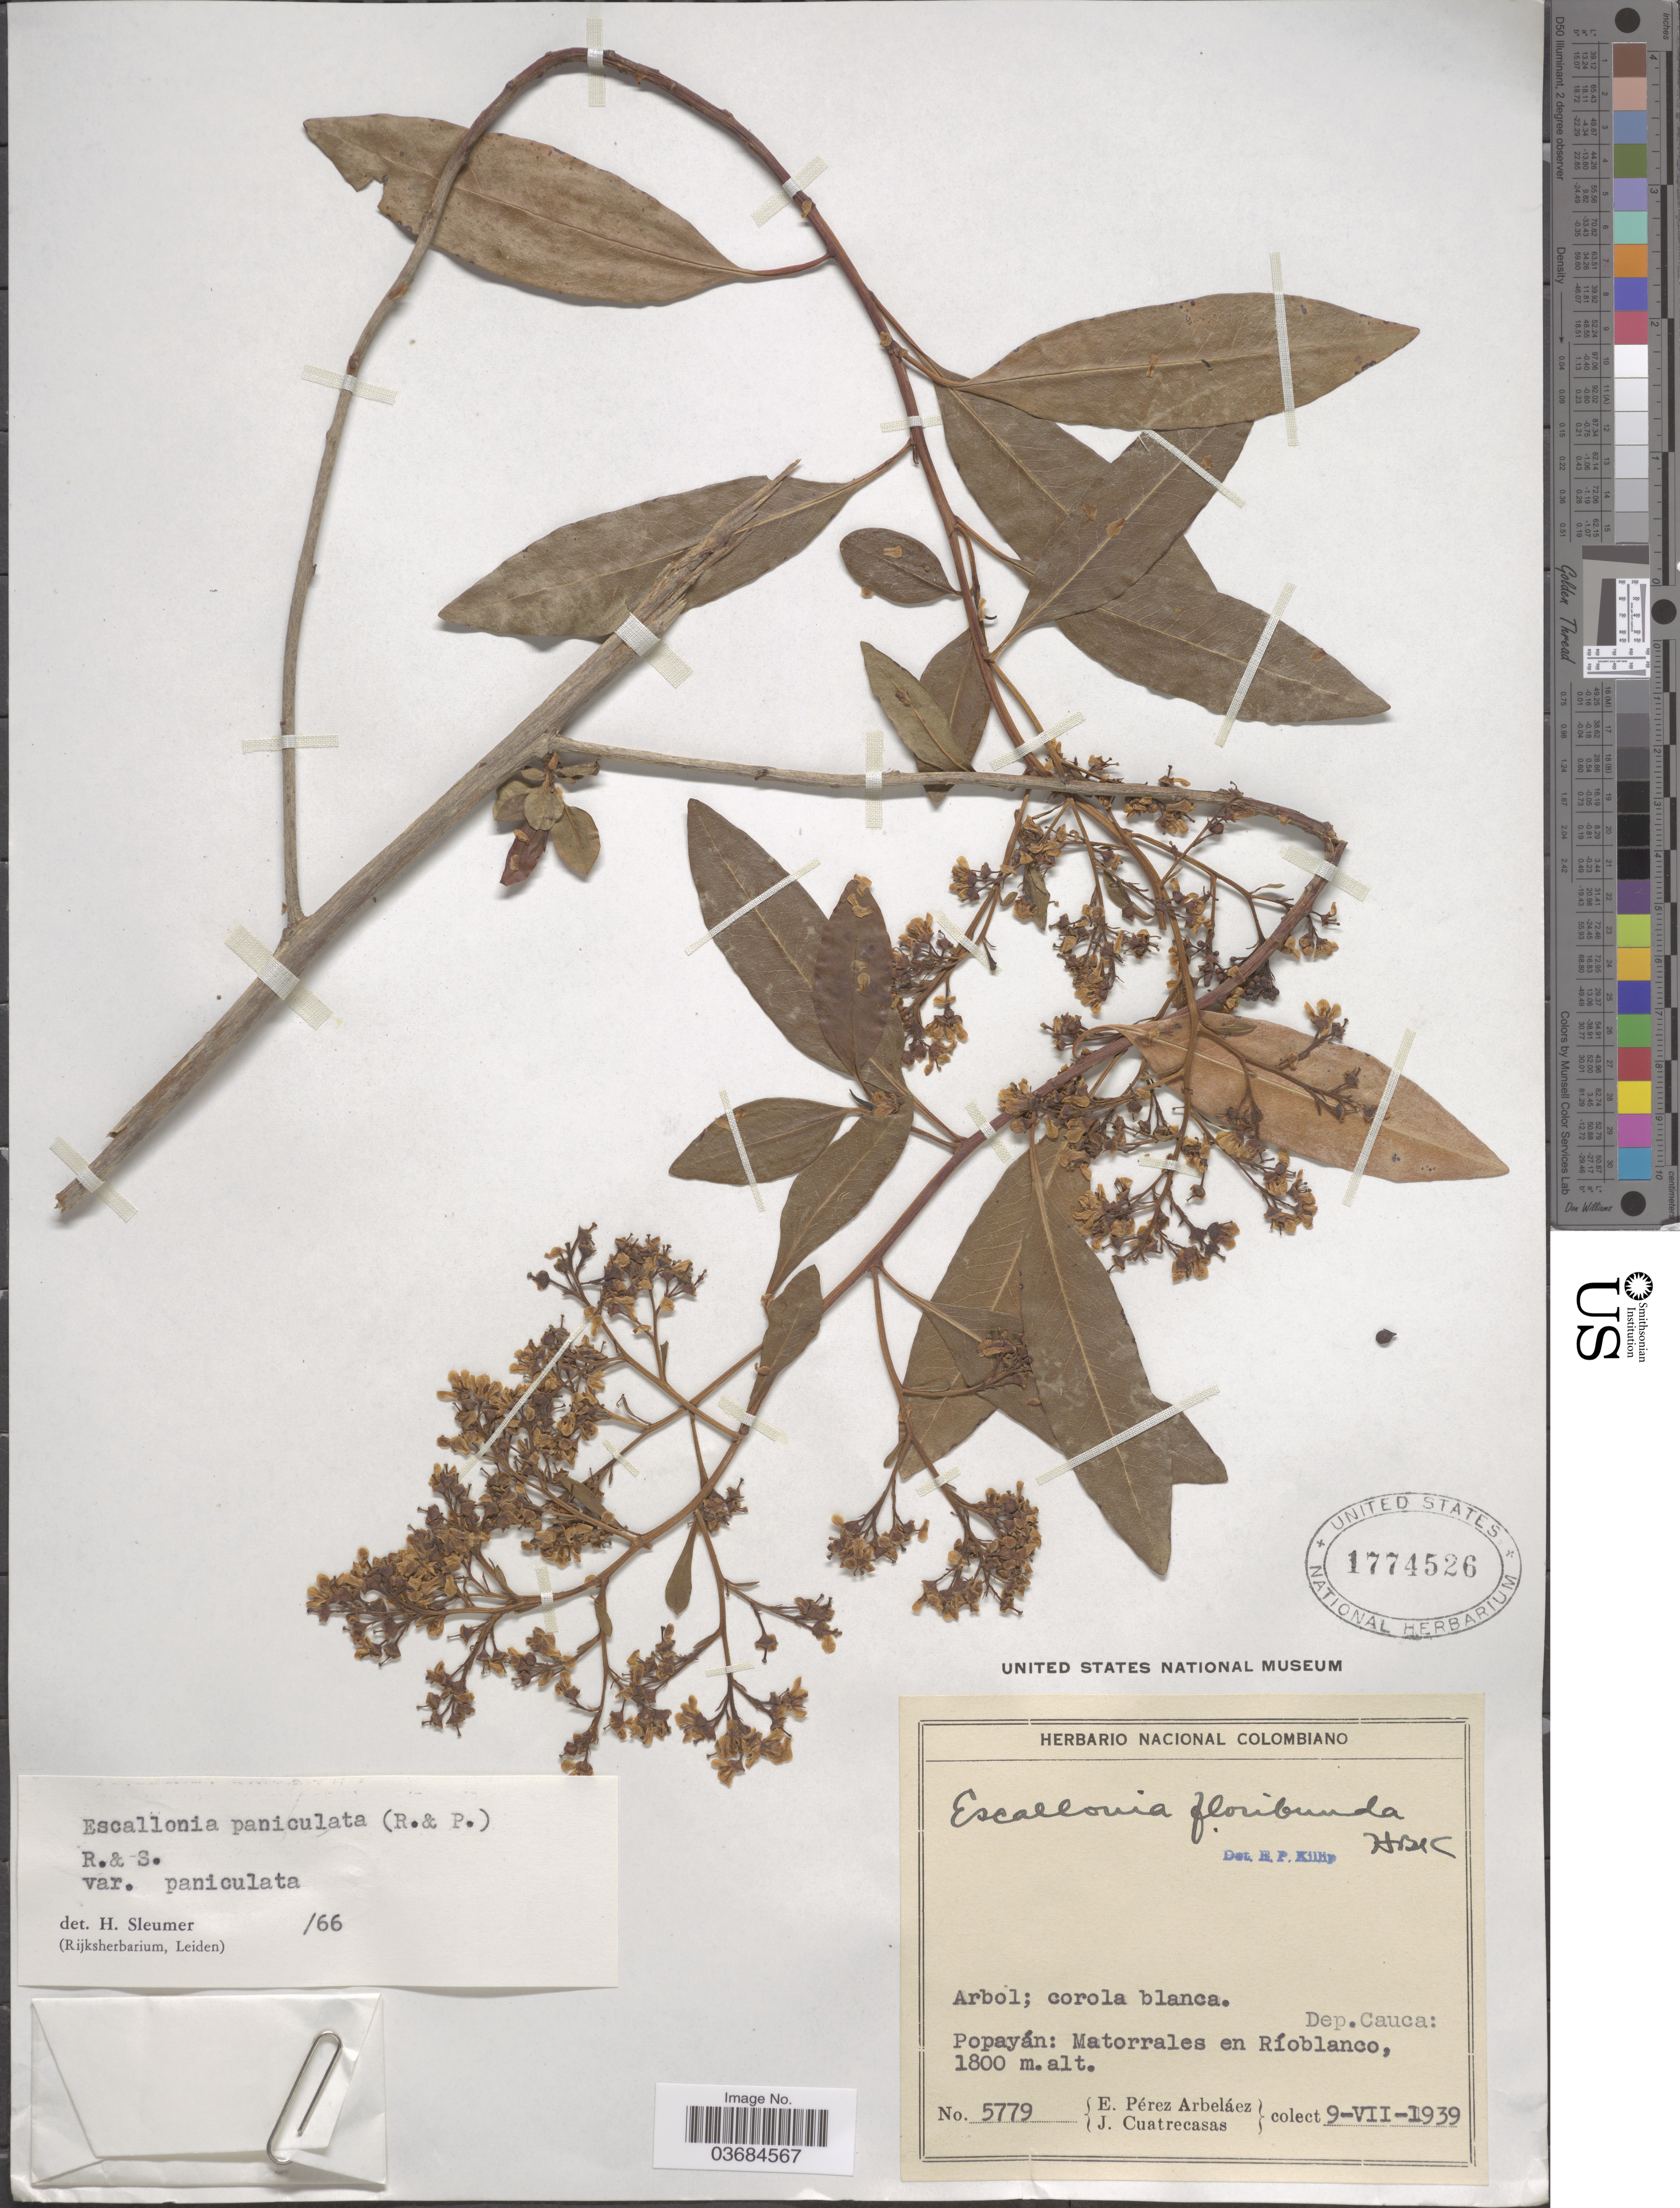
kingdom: Plantae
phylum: Tracheophyta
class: Magnoliopsida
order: Escalloniales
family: Escalloniaceae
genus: Escallonia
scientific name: Escallonia paniculata var. paniculata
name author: (Ruiz & Pav.) Roem. & Schult.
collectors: E. Pérez Arbeláez & J. Cuatrecasas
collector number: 5779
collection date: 1939-07-09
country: Colombia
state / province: Cauca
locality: Dep. Cauca: Popayán: Matorrales en Ríoblanco.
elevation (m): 1800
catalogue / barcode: US 1774526